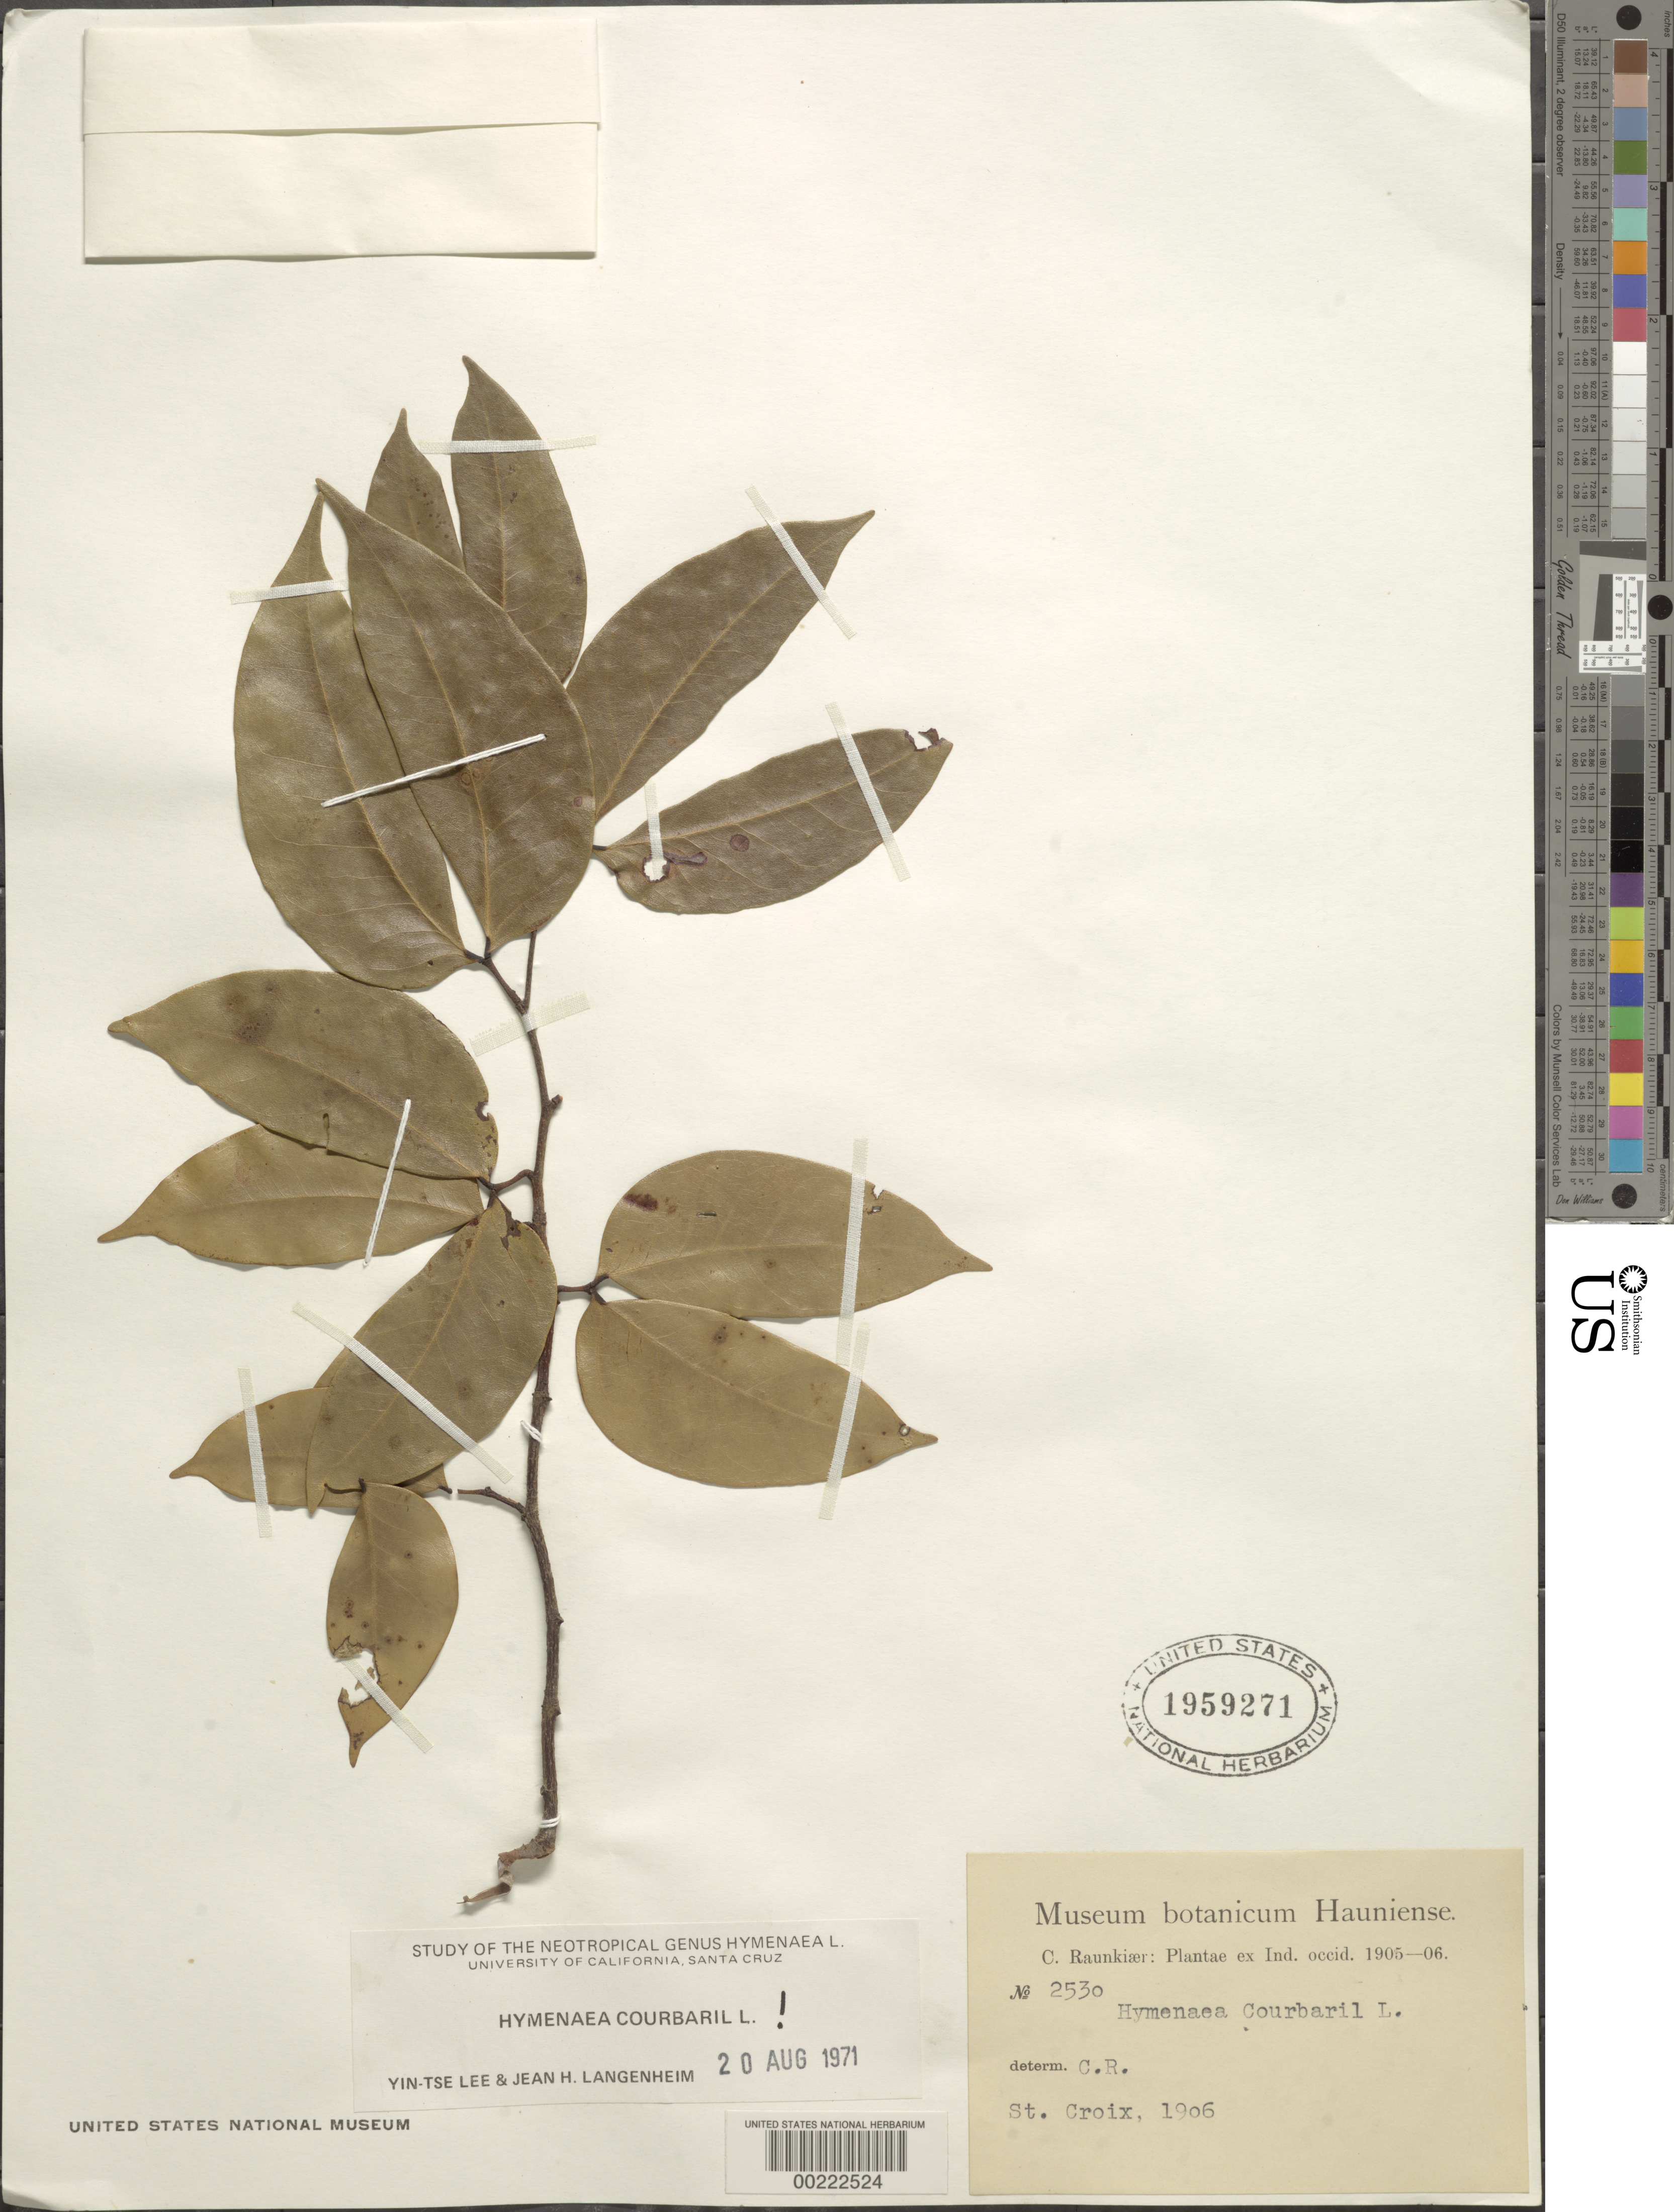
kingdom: Plantae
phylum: Tracheophyta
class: Magnoliopsida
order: Fabales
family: Fabaceae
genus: Hymenaea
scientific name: Hymenaea courbaril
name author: L.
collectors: C. Raunkiaer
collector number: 2530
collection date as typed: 1906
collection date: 1906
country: U.S. Virgin Islands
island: St. Croix Island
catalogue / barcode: US 1959271